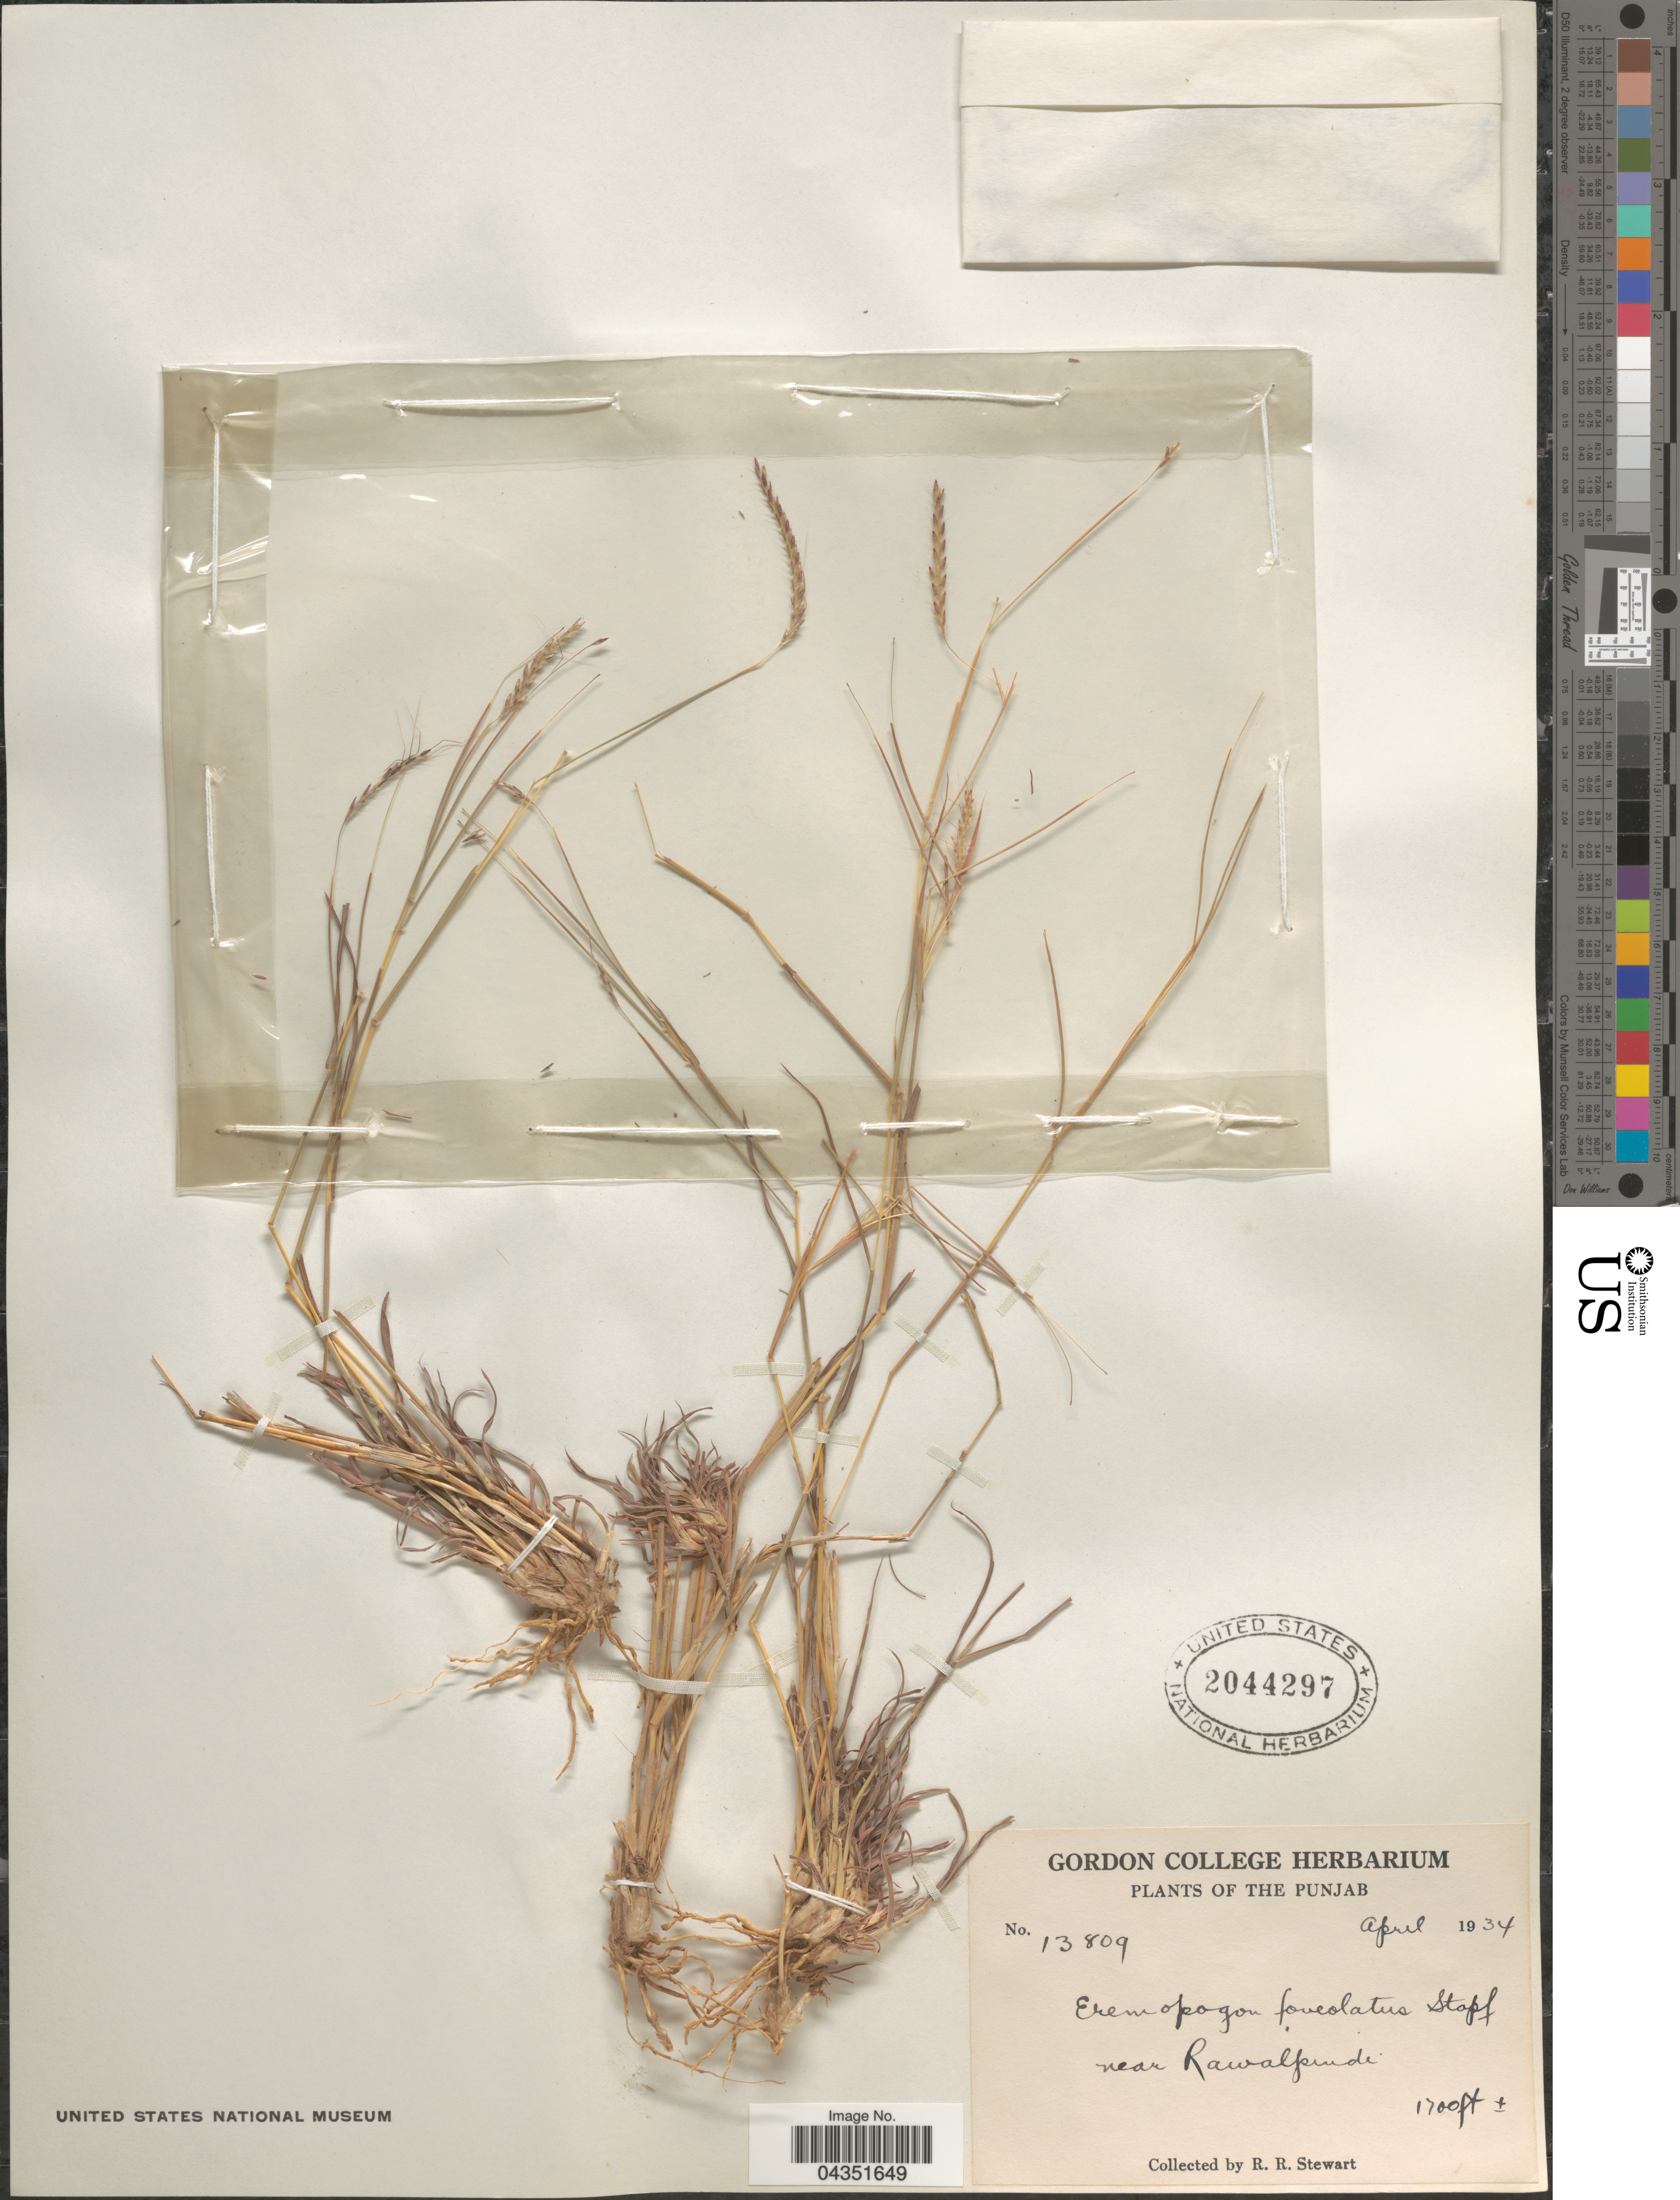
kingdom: Plantae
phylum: Tracheophyta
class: Liliopsida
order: Poales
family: Poaceae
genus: Eremopogon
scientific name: Eremopogon foveolatus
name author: (Delile) Stapf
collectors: R. Stewart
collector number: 13809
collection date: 1934-04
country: Pakistan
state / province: Punjab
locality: Near Rawalpindi.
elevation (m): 518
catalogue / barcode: US 2044297